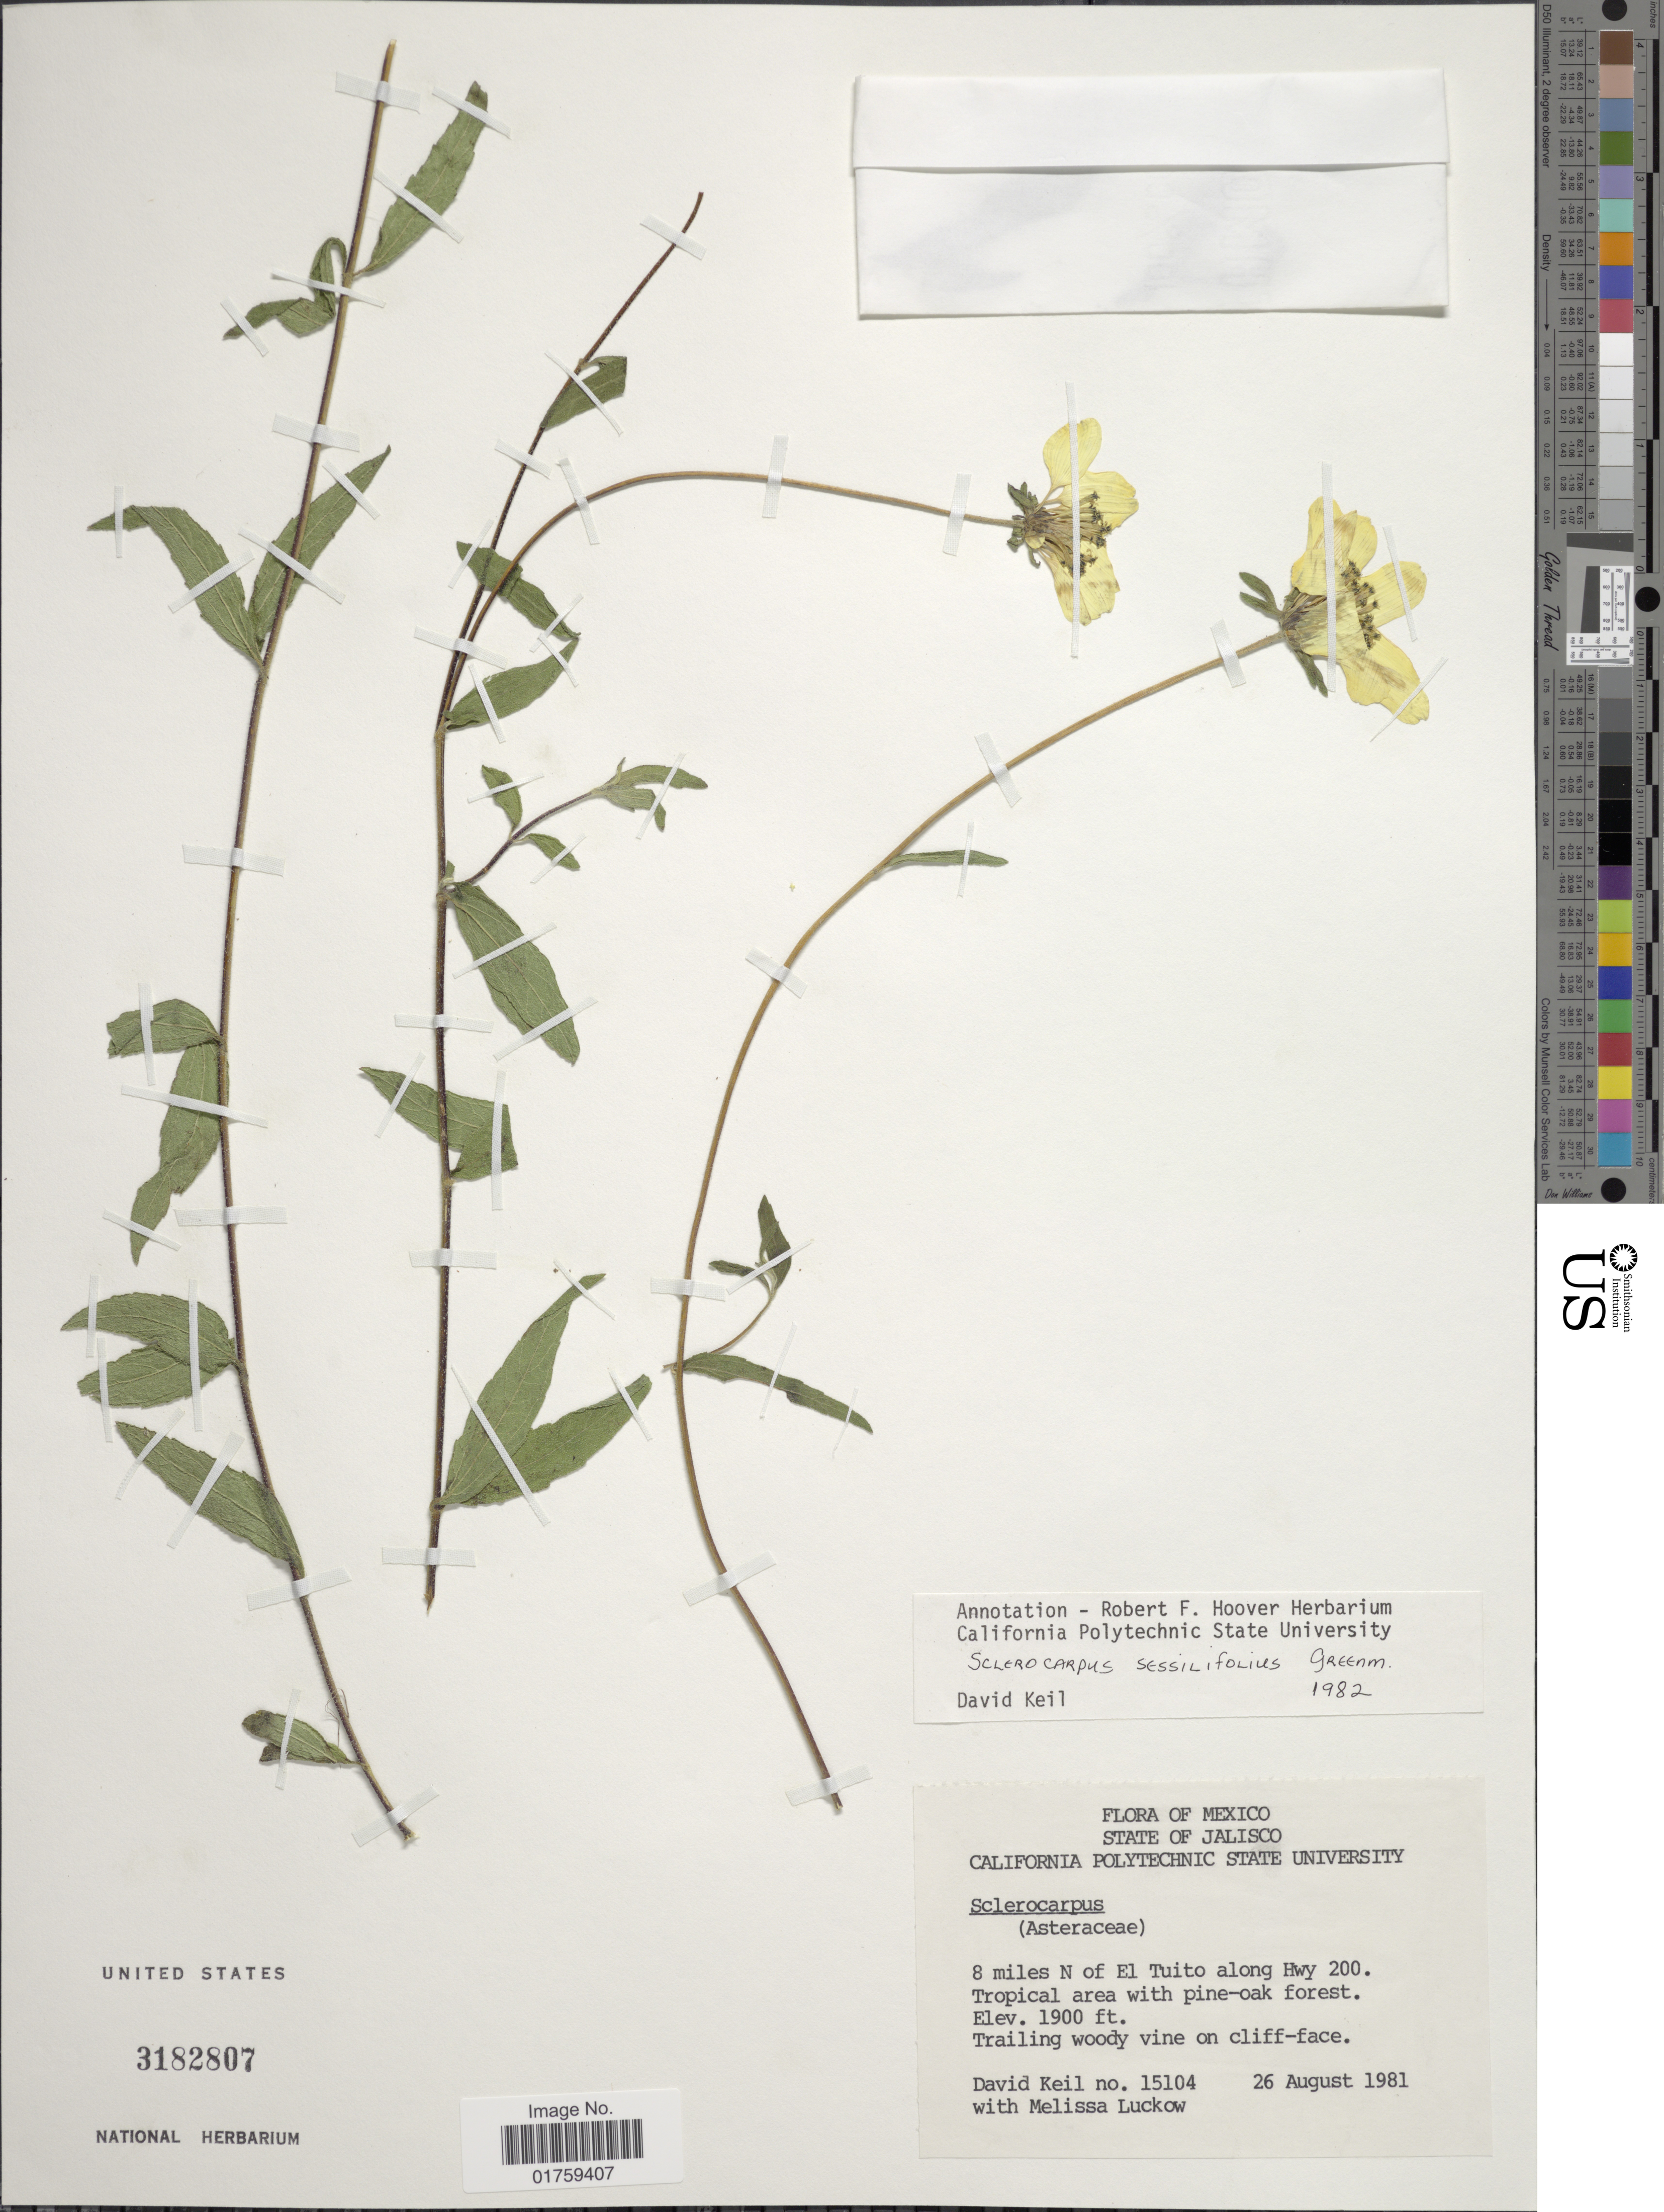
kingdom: Plantae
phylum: Tracheophyta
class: Magnoliopsida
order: Asterales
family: Asteraceae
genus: Sclerocarpus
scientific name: Sclerocarpus sessilifolius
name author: Greenm.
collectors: D. J. Keil & M. A. Luckow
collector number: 15104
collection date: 1981-08-26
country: Mexico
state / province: Jalisco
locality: State of Jalisco. 8 miles N of El Tuito along Hwy 200.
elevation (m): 579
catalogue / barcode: US 3182807